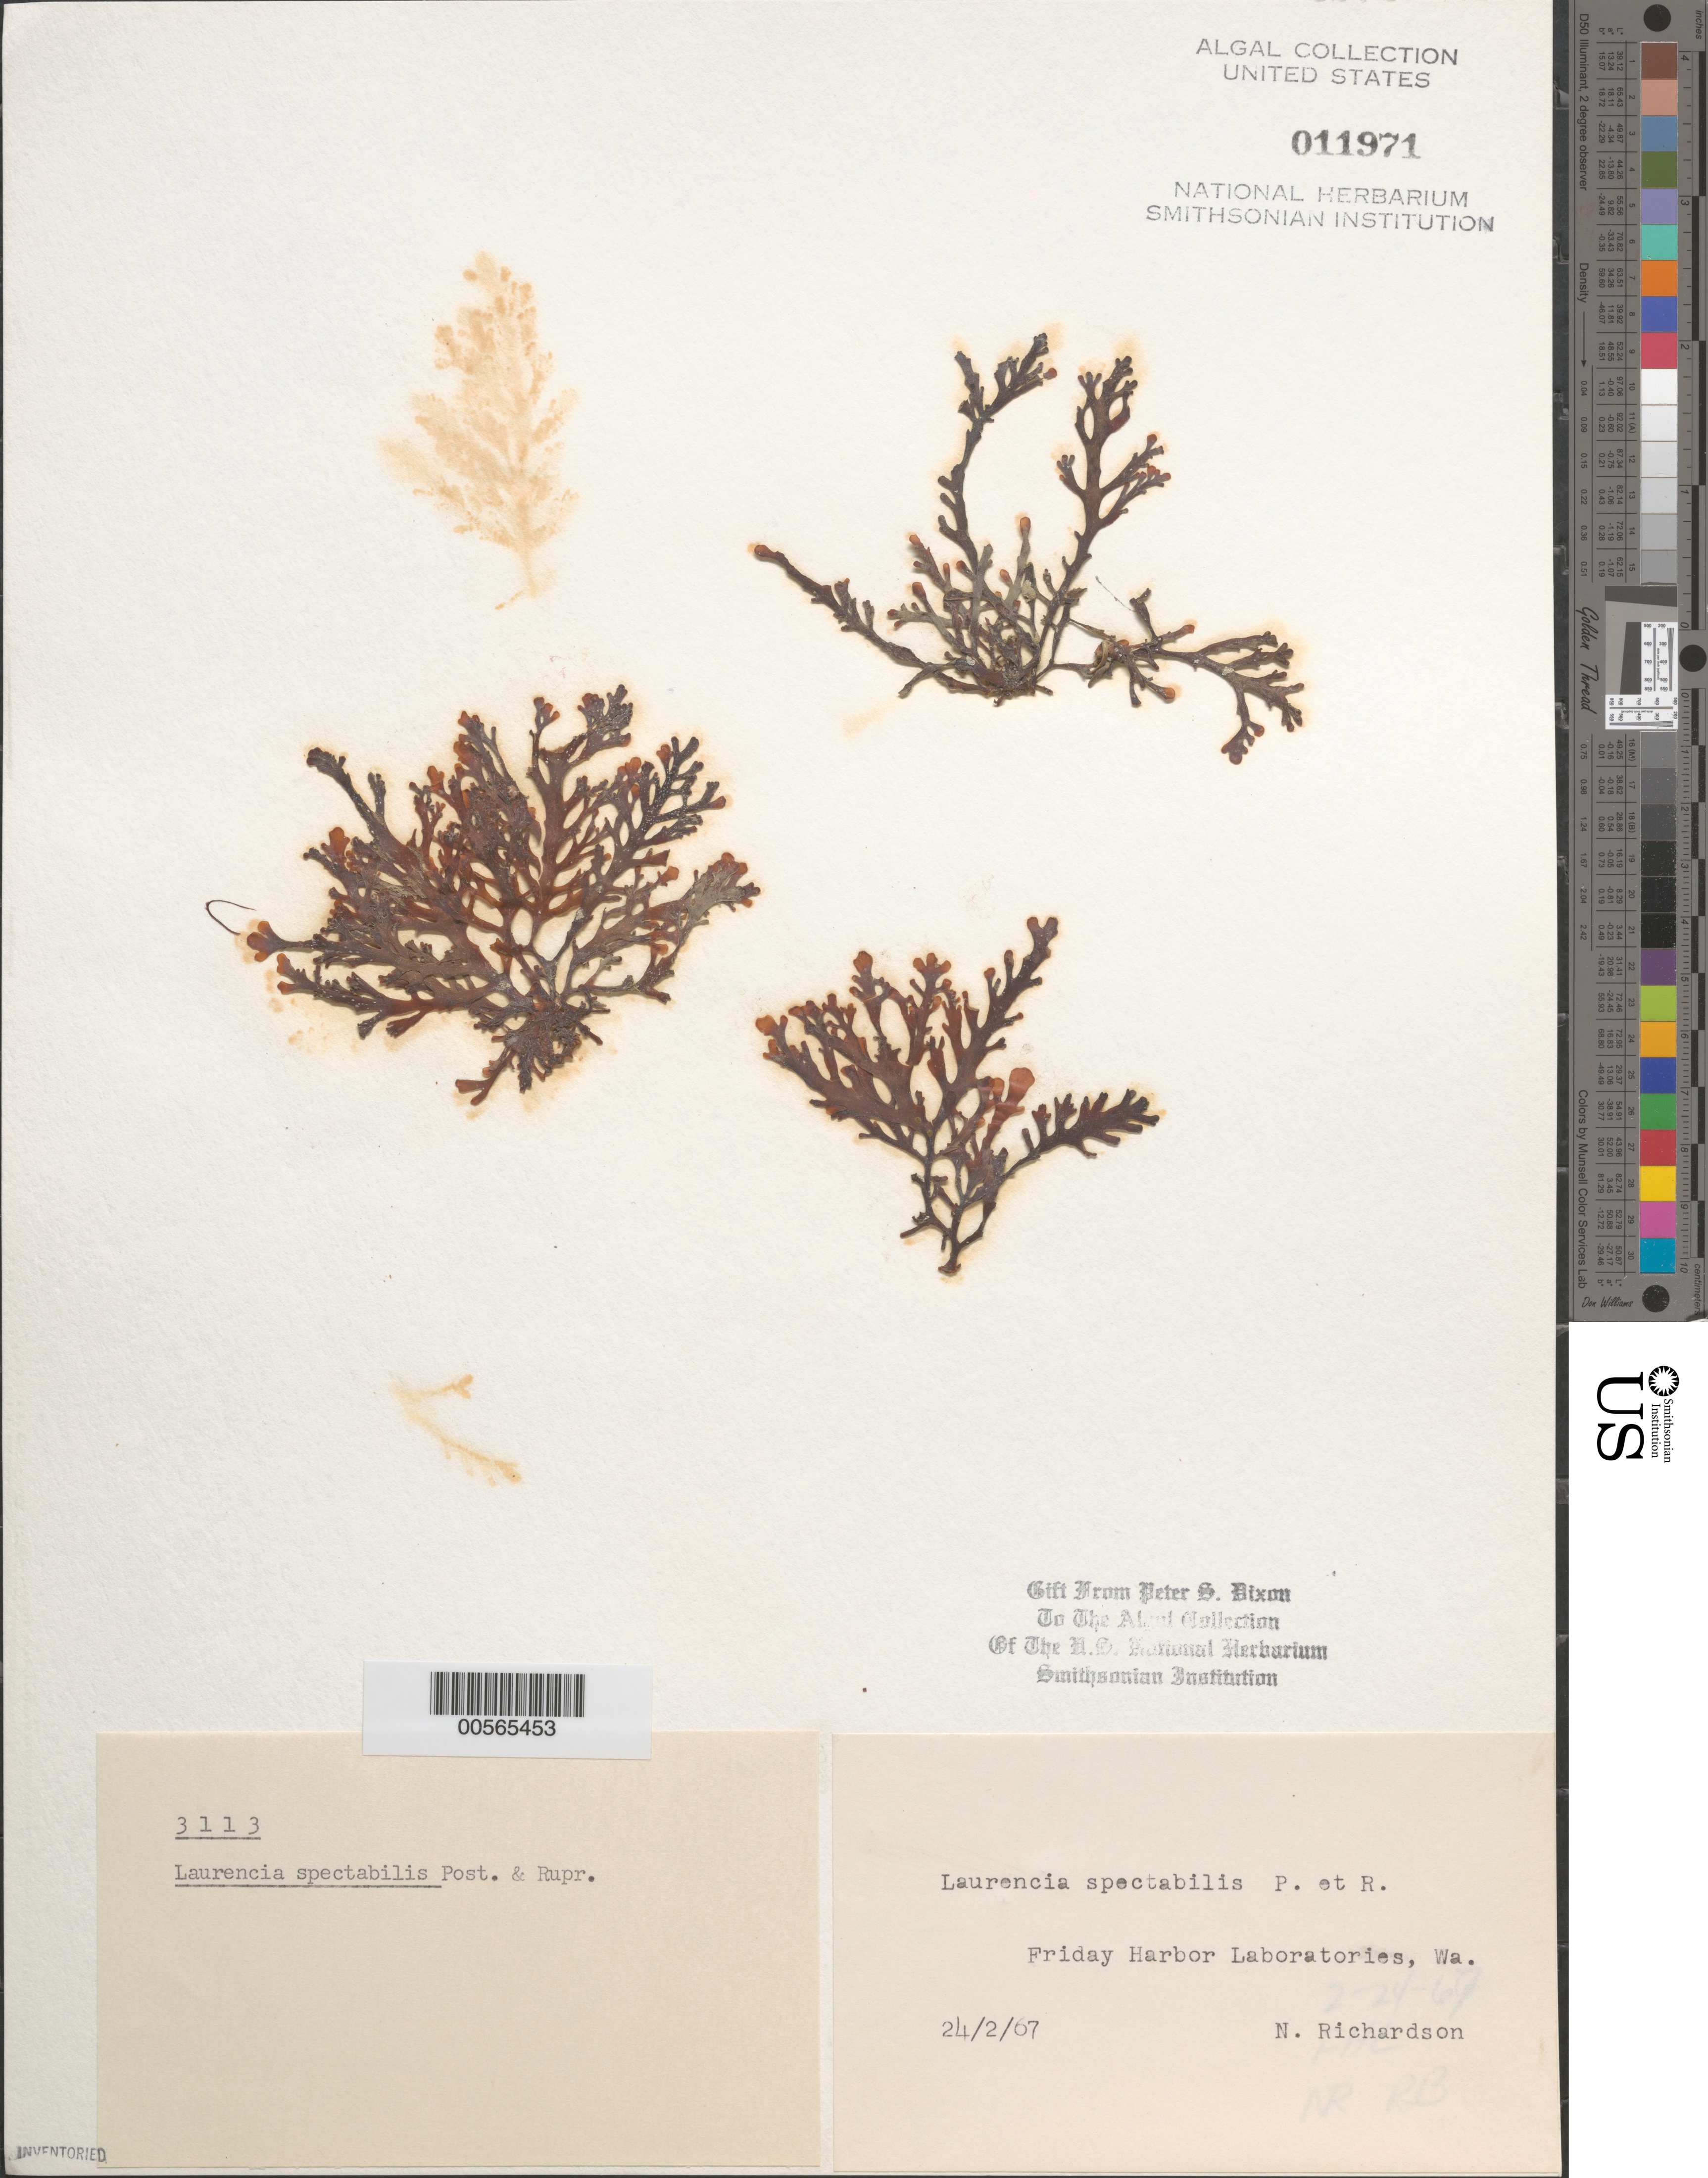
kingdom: Plantae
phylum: Rhodophyta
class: Florideophyceae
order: Ceramiales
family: Rhodomelaceae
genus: Osmundea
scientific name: Osmundea spectabilis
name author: (Postels & Rupr.) K.W. Nam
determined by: Algae name updating Project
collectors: N. Richardson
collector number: PSD 3113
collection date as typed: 24 Feb 1967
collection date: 1967-02-24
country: United States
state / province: Washington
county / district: San Juan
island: San Juan Island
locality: Friday Harbor Laboratories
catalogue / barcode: US 11971